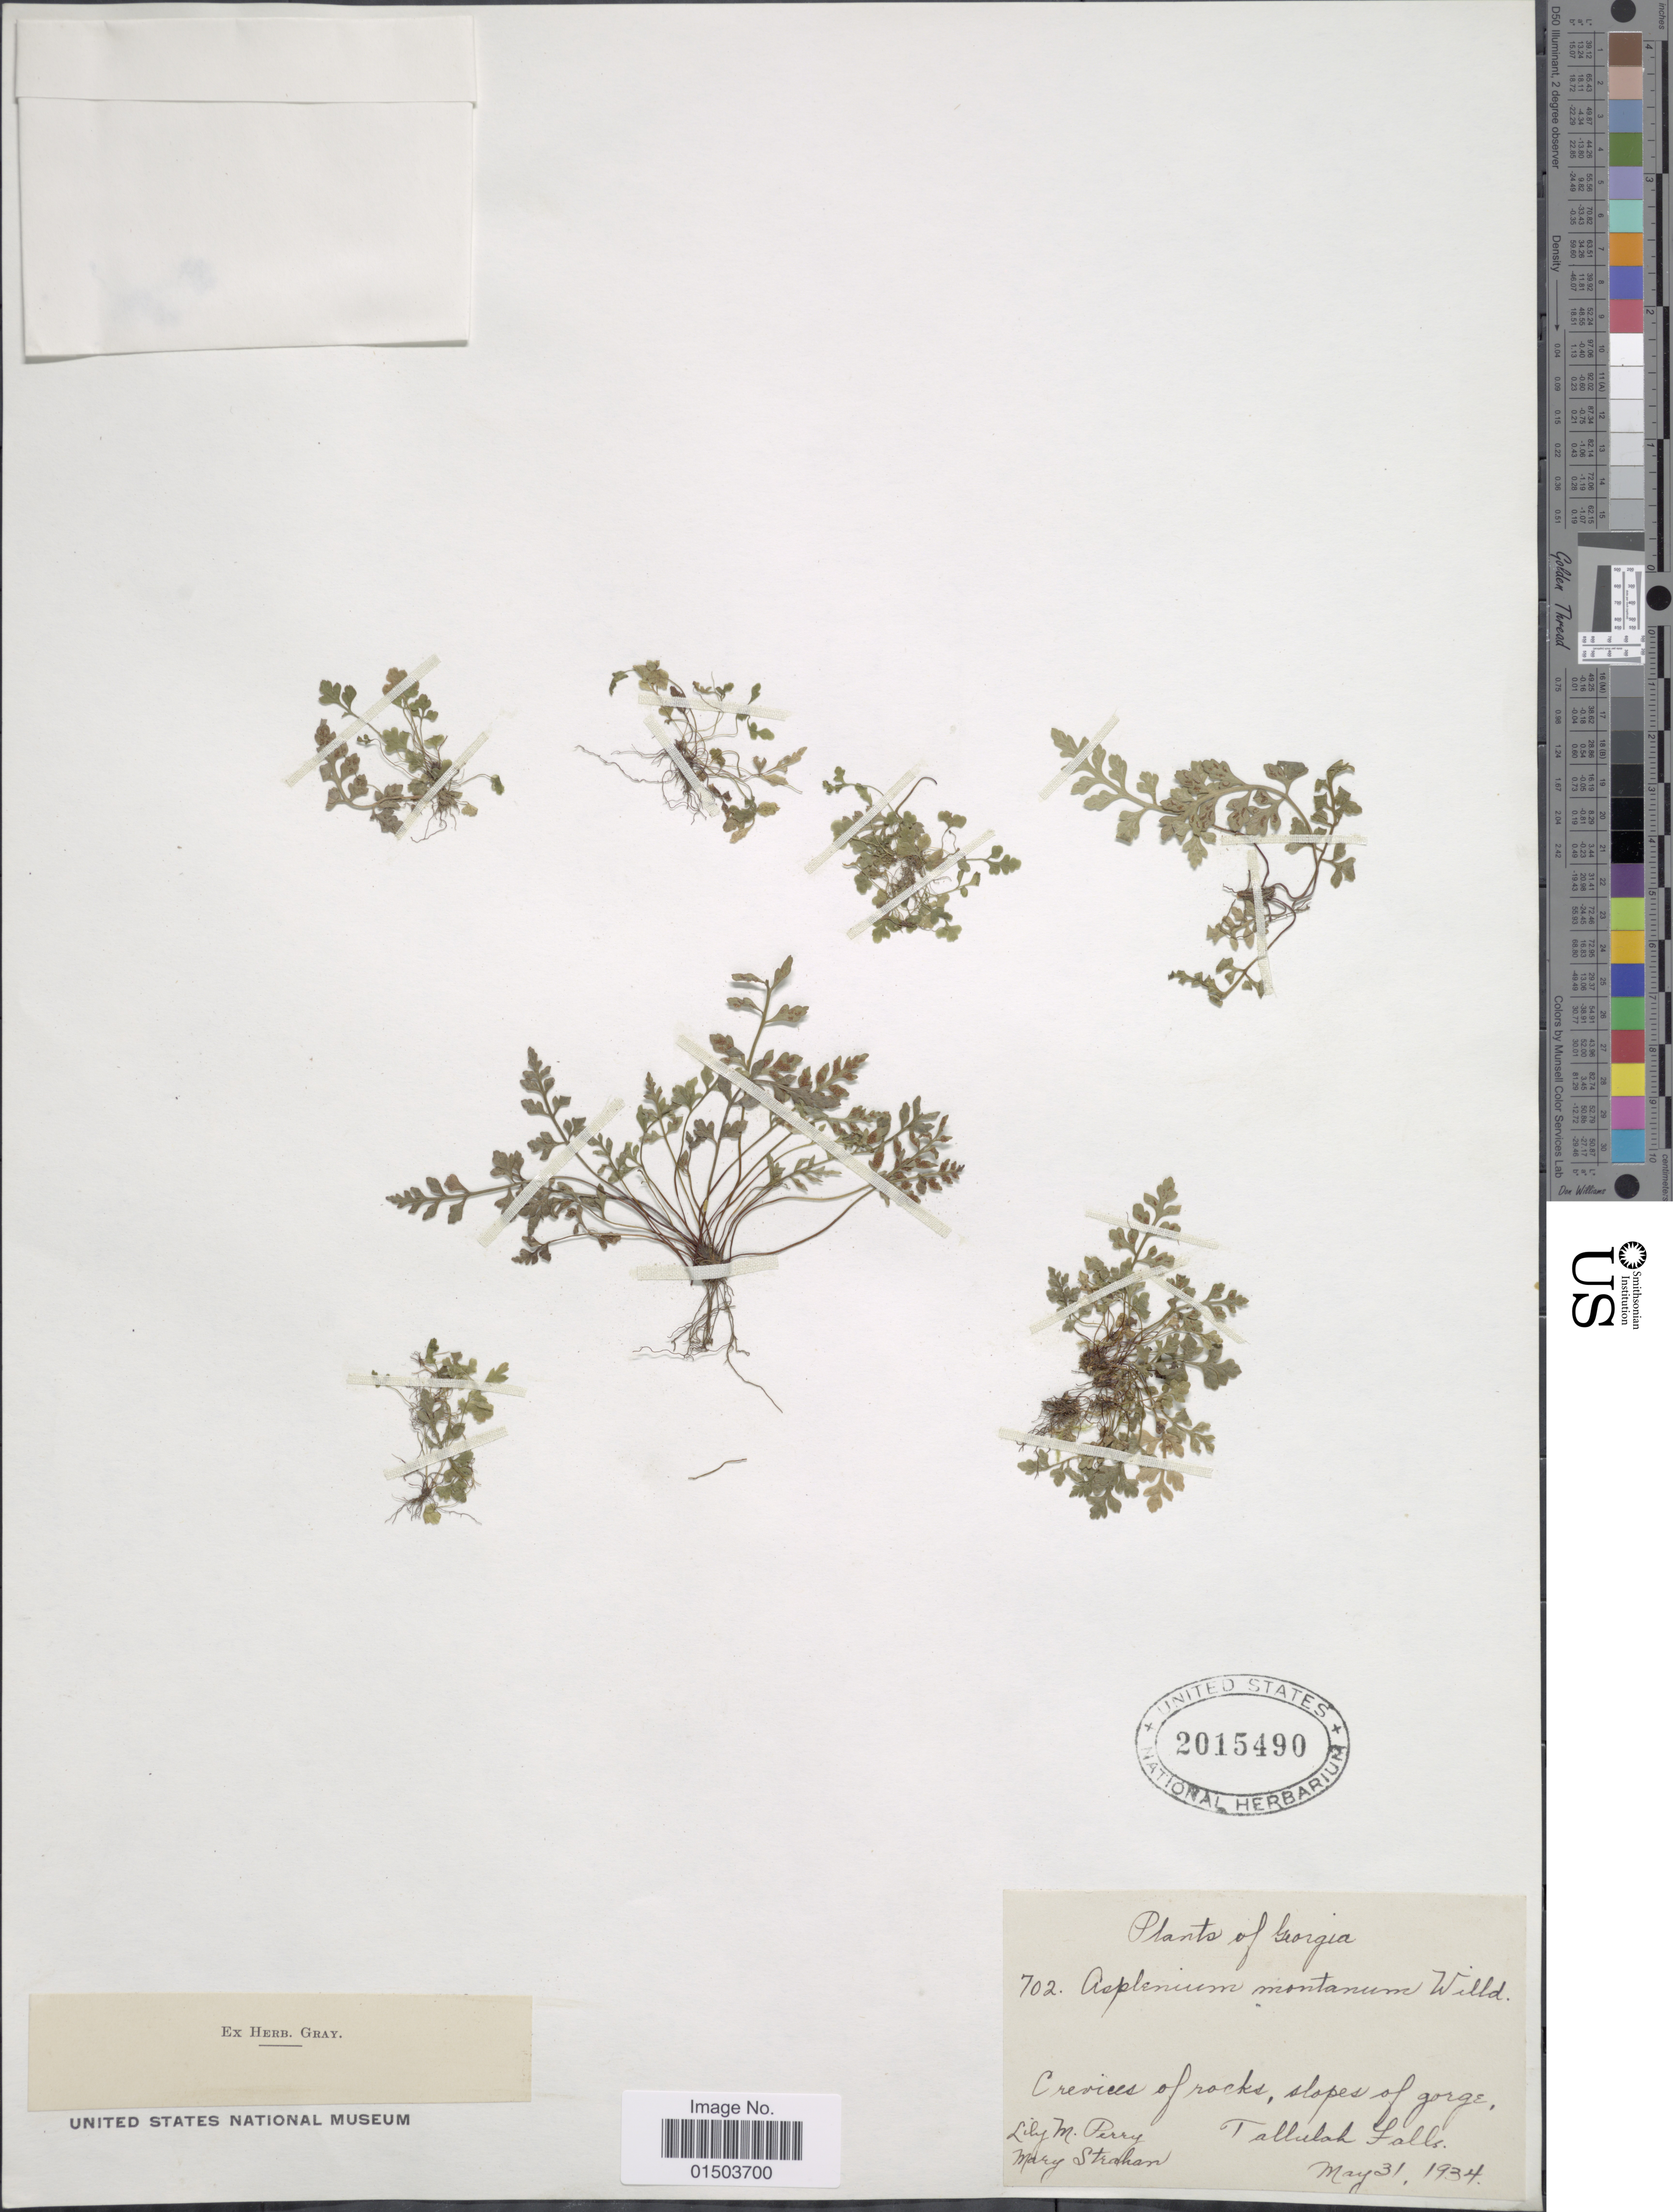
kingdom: Plantae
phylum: Tracheophyta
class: Polypodiopsida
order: Polypodiales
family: Aspleniaceae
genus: Asplenium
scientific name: Asplenium montanum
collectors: L. M. Perry & M. Strahan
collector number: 702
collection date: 1934-05-31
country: United States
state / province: Georgia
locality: Crevices of rocks, slopes of gorge, Tallulah Falls.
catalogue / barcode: US 2015490